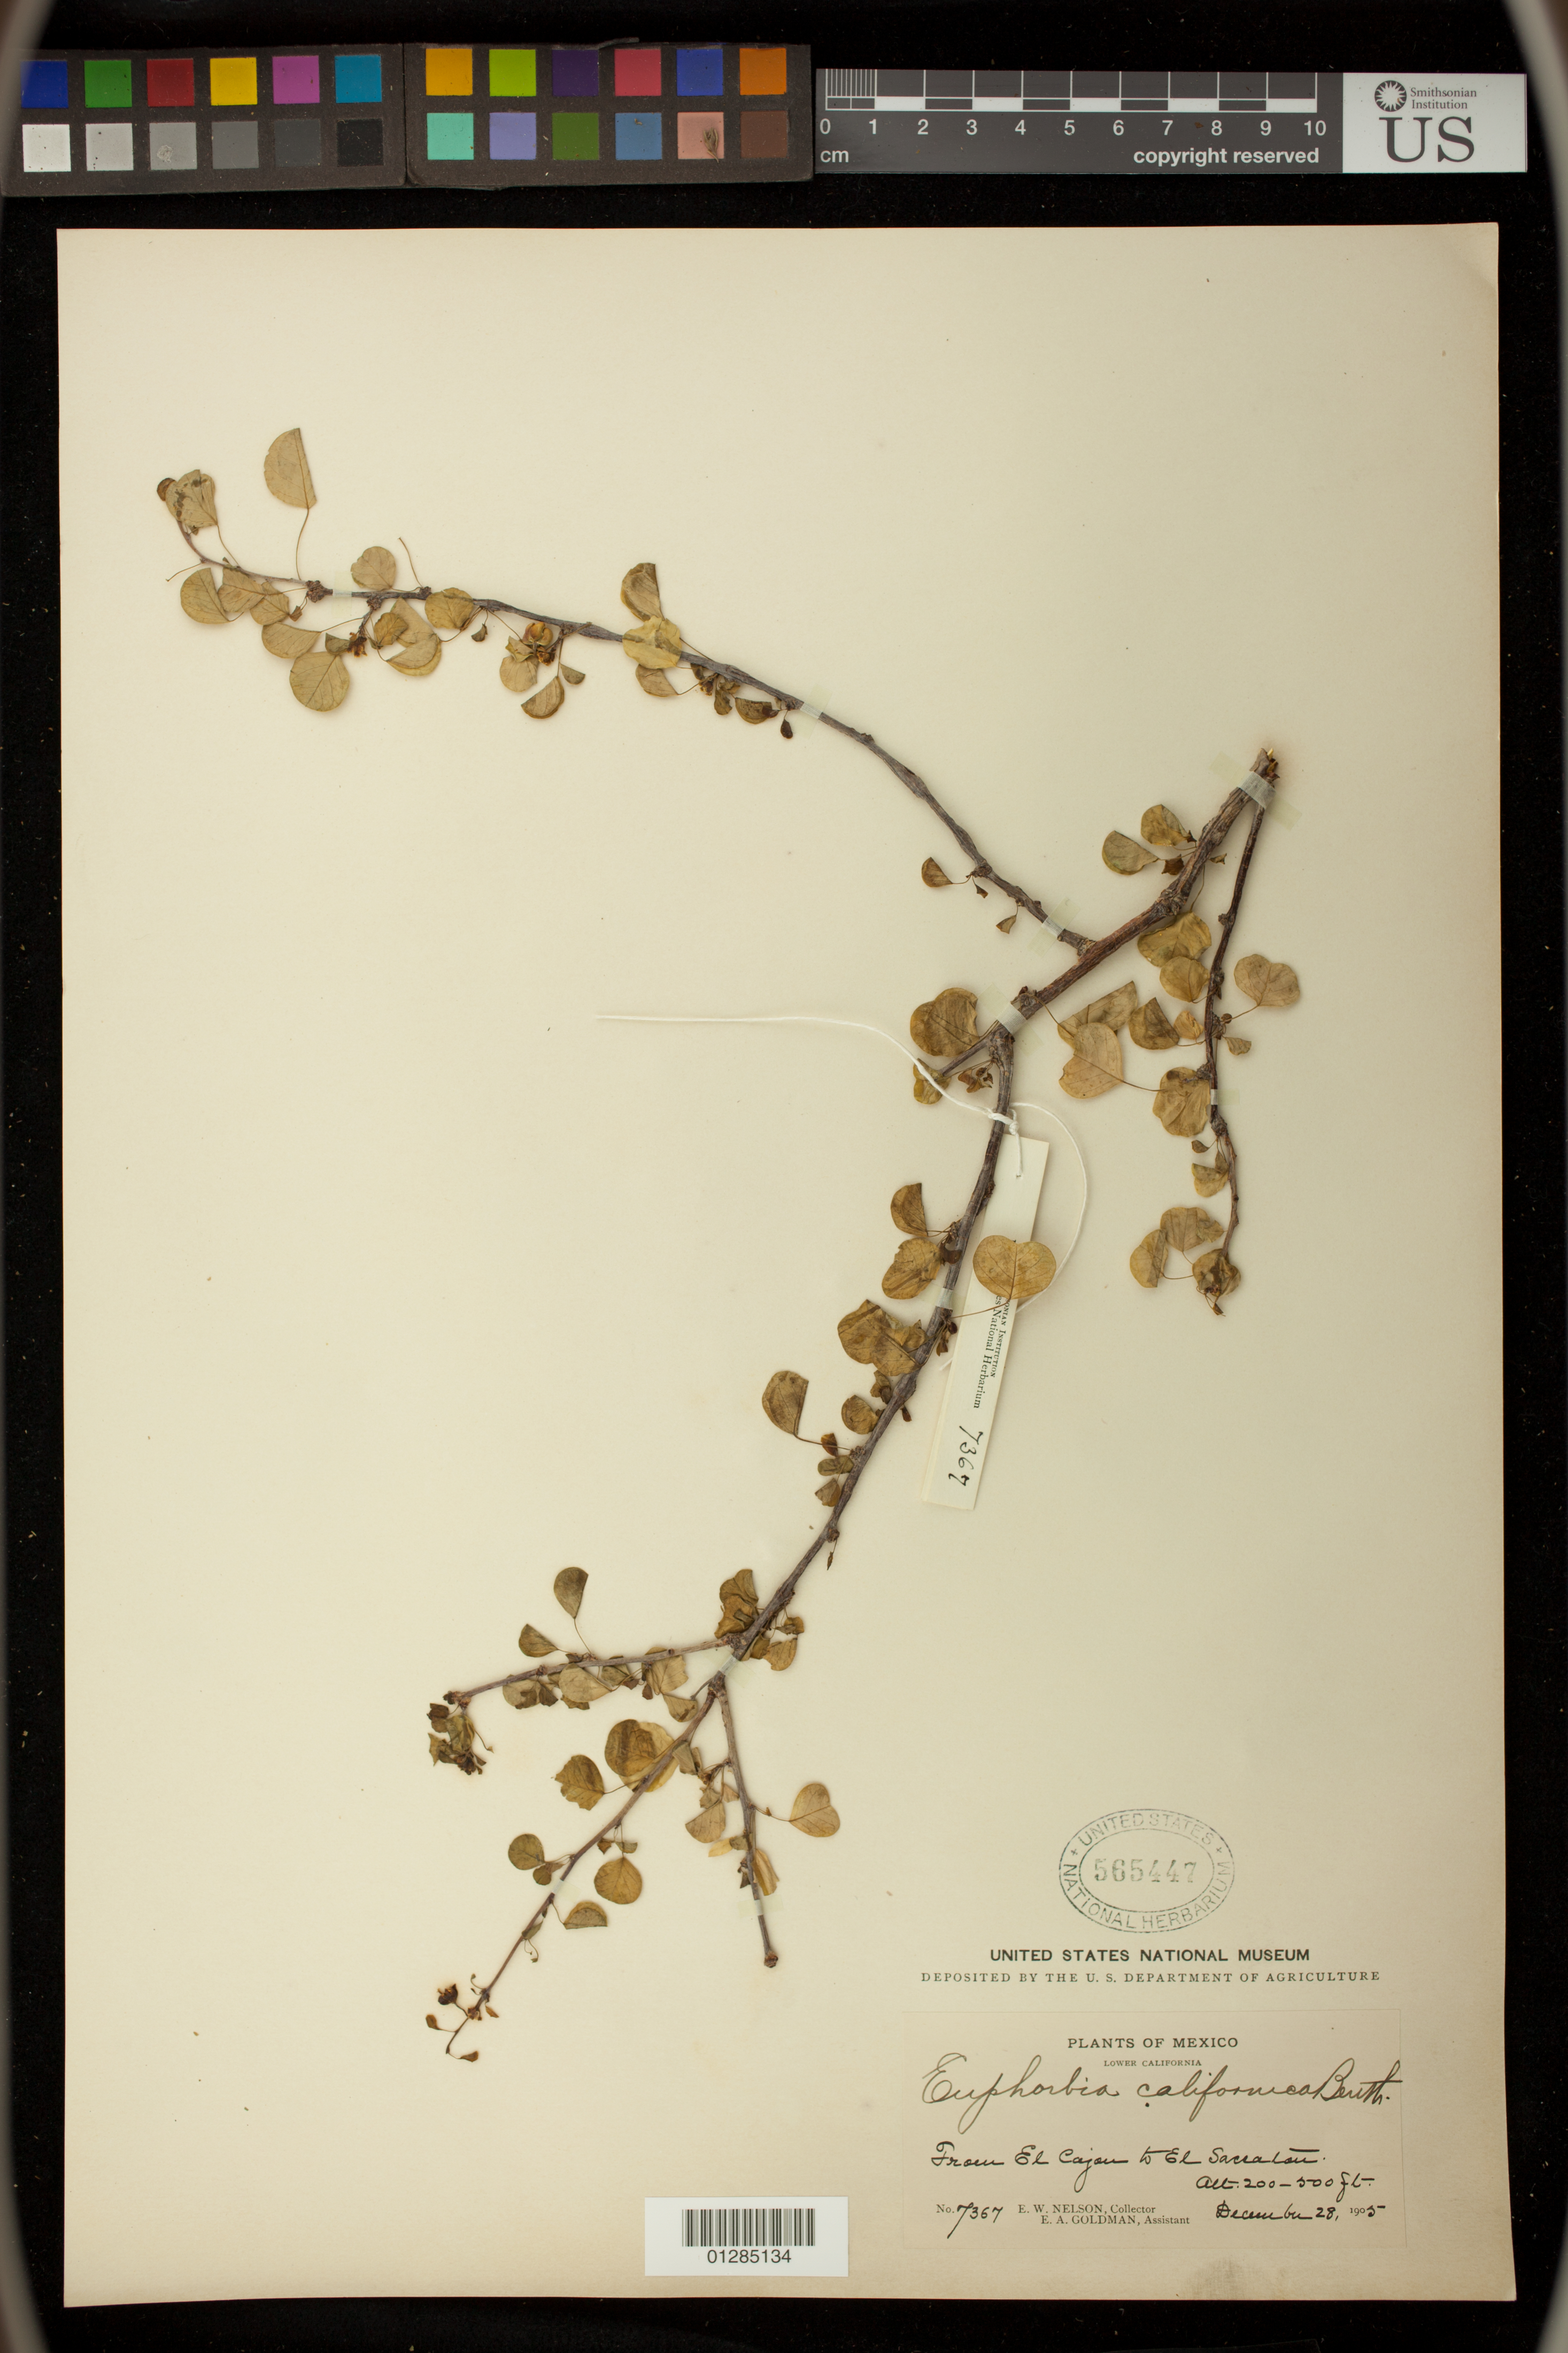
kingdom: Plantae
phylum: Tracheophyta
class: Magnoliopsida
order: Malpighiales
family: Euphorbiaceae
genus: Euphorbia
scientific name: Euphorbia californica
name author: Benth.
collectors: E. W. Nelson & E. A. Goldman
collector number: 7367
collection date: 1905-12-28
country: Mexico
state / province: Baja California Sur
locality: From El Cajon to El Sacraton [sp.?]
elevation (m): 61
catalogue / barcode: US 565447